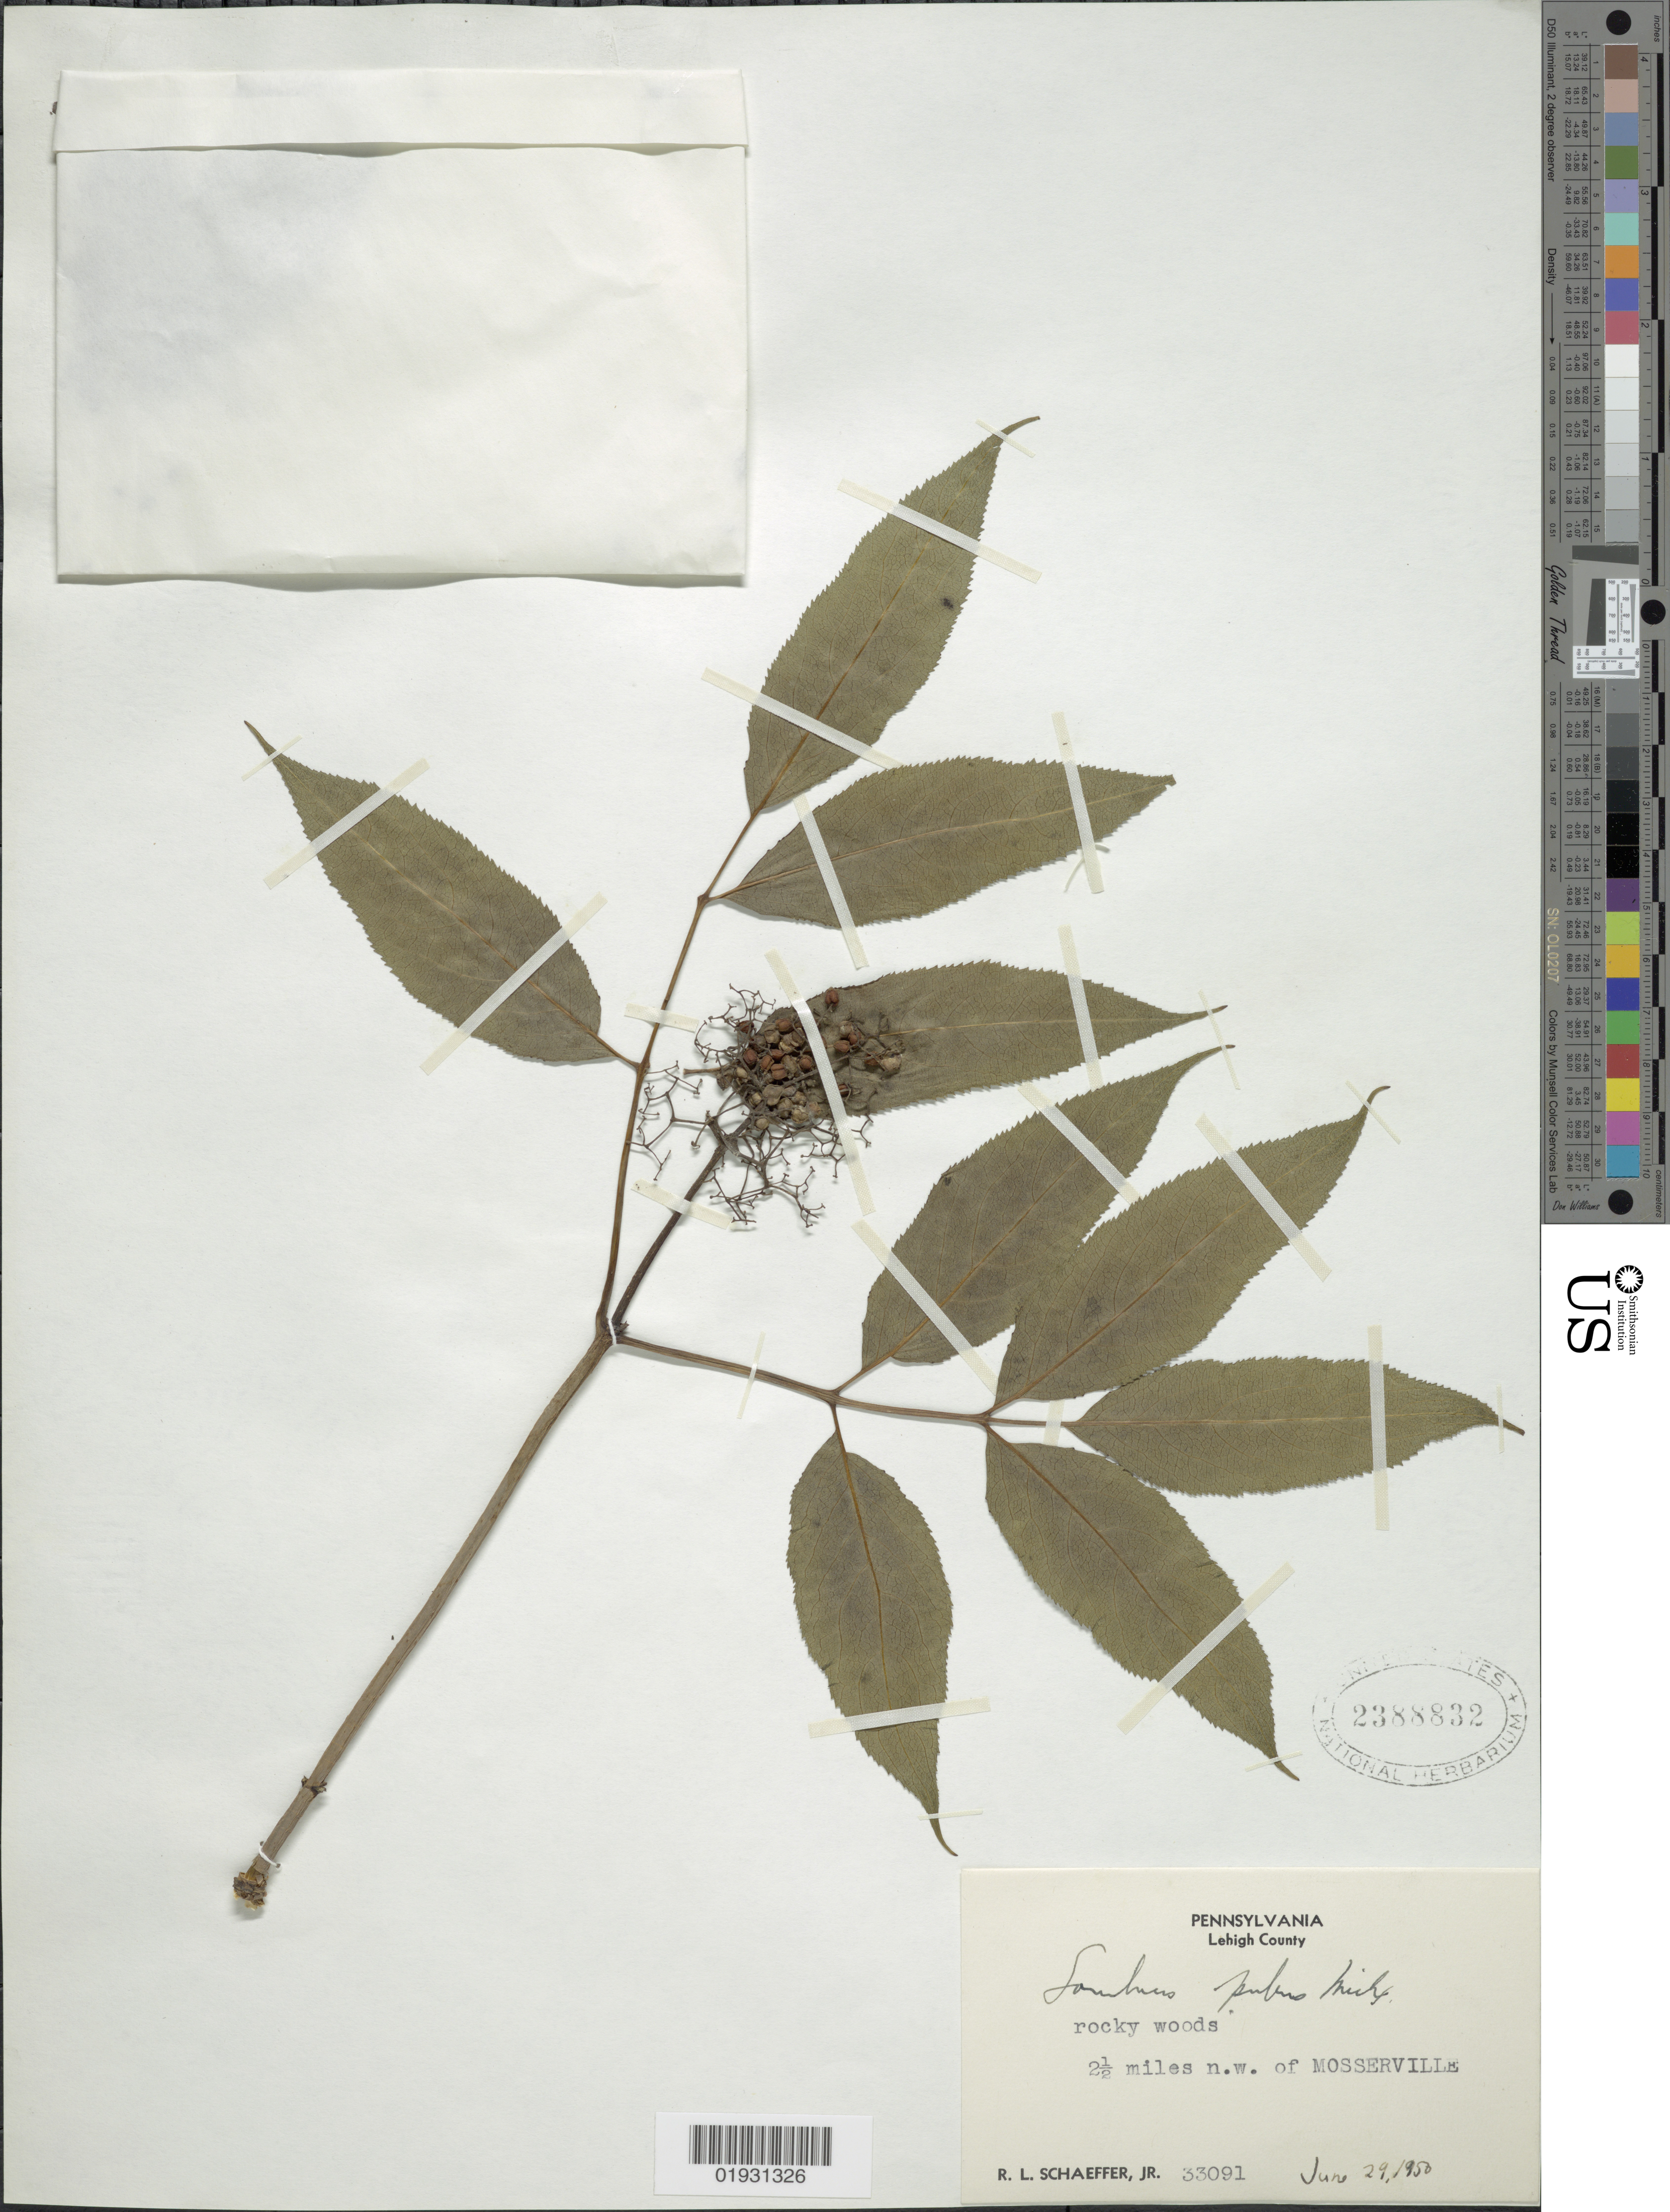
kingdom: Plantae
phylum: Tracheophyta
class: Magnoliopsida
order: Dipsacales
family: Viburnaceae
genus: Sambucus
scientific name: Sambucus racemosa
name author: L.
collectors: R. L. Schaeffer Jr.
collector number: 33091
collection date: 1950-06-29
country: United States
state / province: Pennsylvania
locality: Lehigh County, 2 ½ miles n.w. of Mosserville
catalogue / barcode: US 2388832